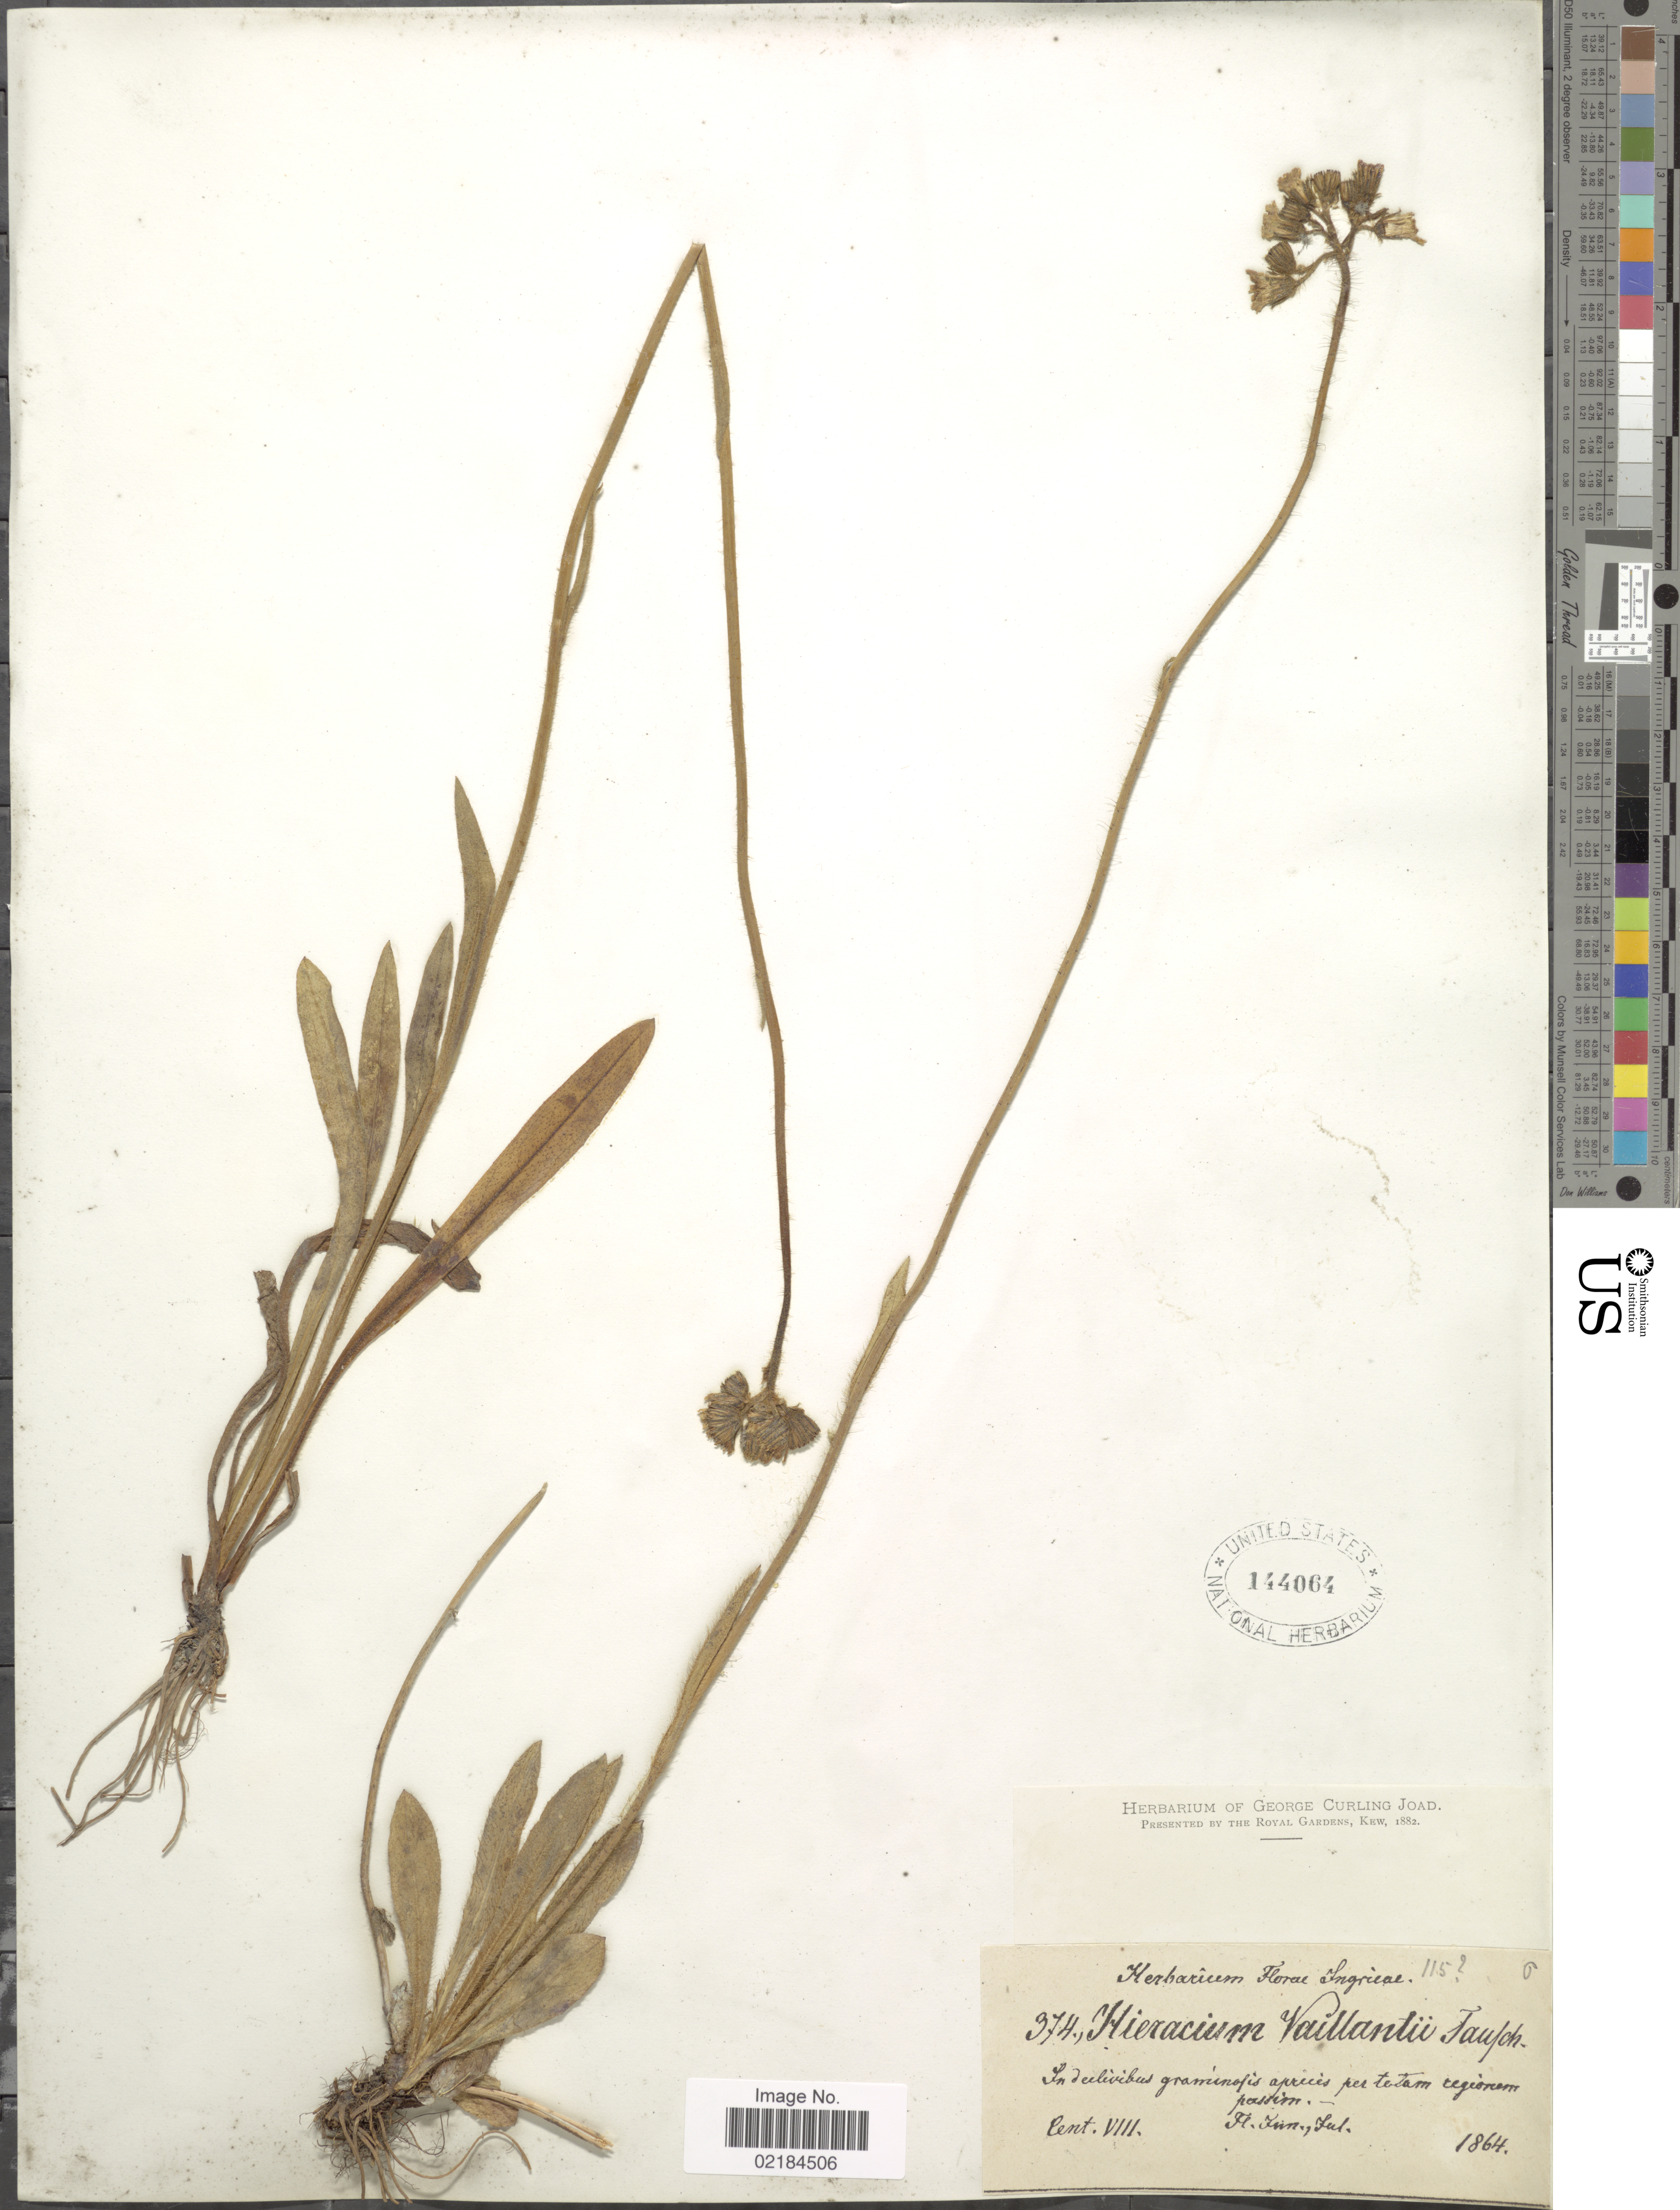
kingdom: Plantae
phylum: Tracheophyta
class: Magnoliopsida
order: Asterales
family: Asteraceae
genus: Hieracium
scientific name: Hieracium vaillantii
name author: Tausch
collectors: ex herb. Florae Ingriae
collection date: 1864-07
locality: In declivibus graminosis aprices per tetam regionem passionet [interpreted]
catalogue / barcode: US 144064